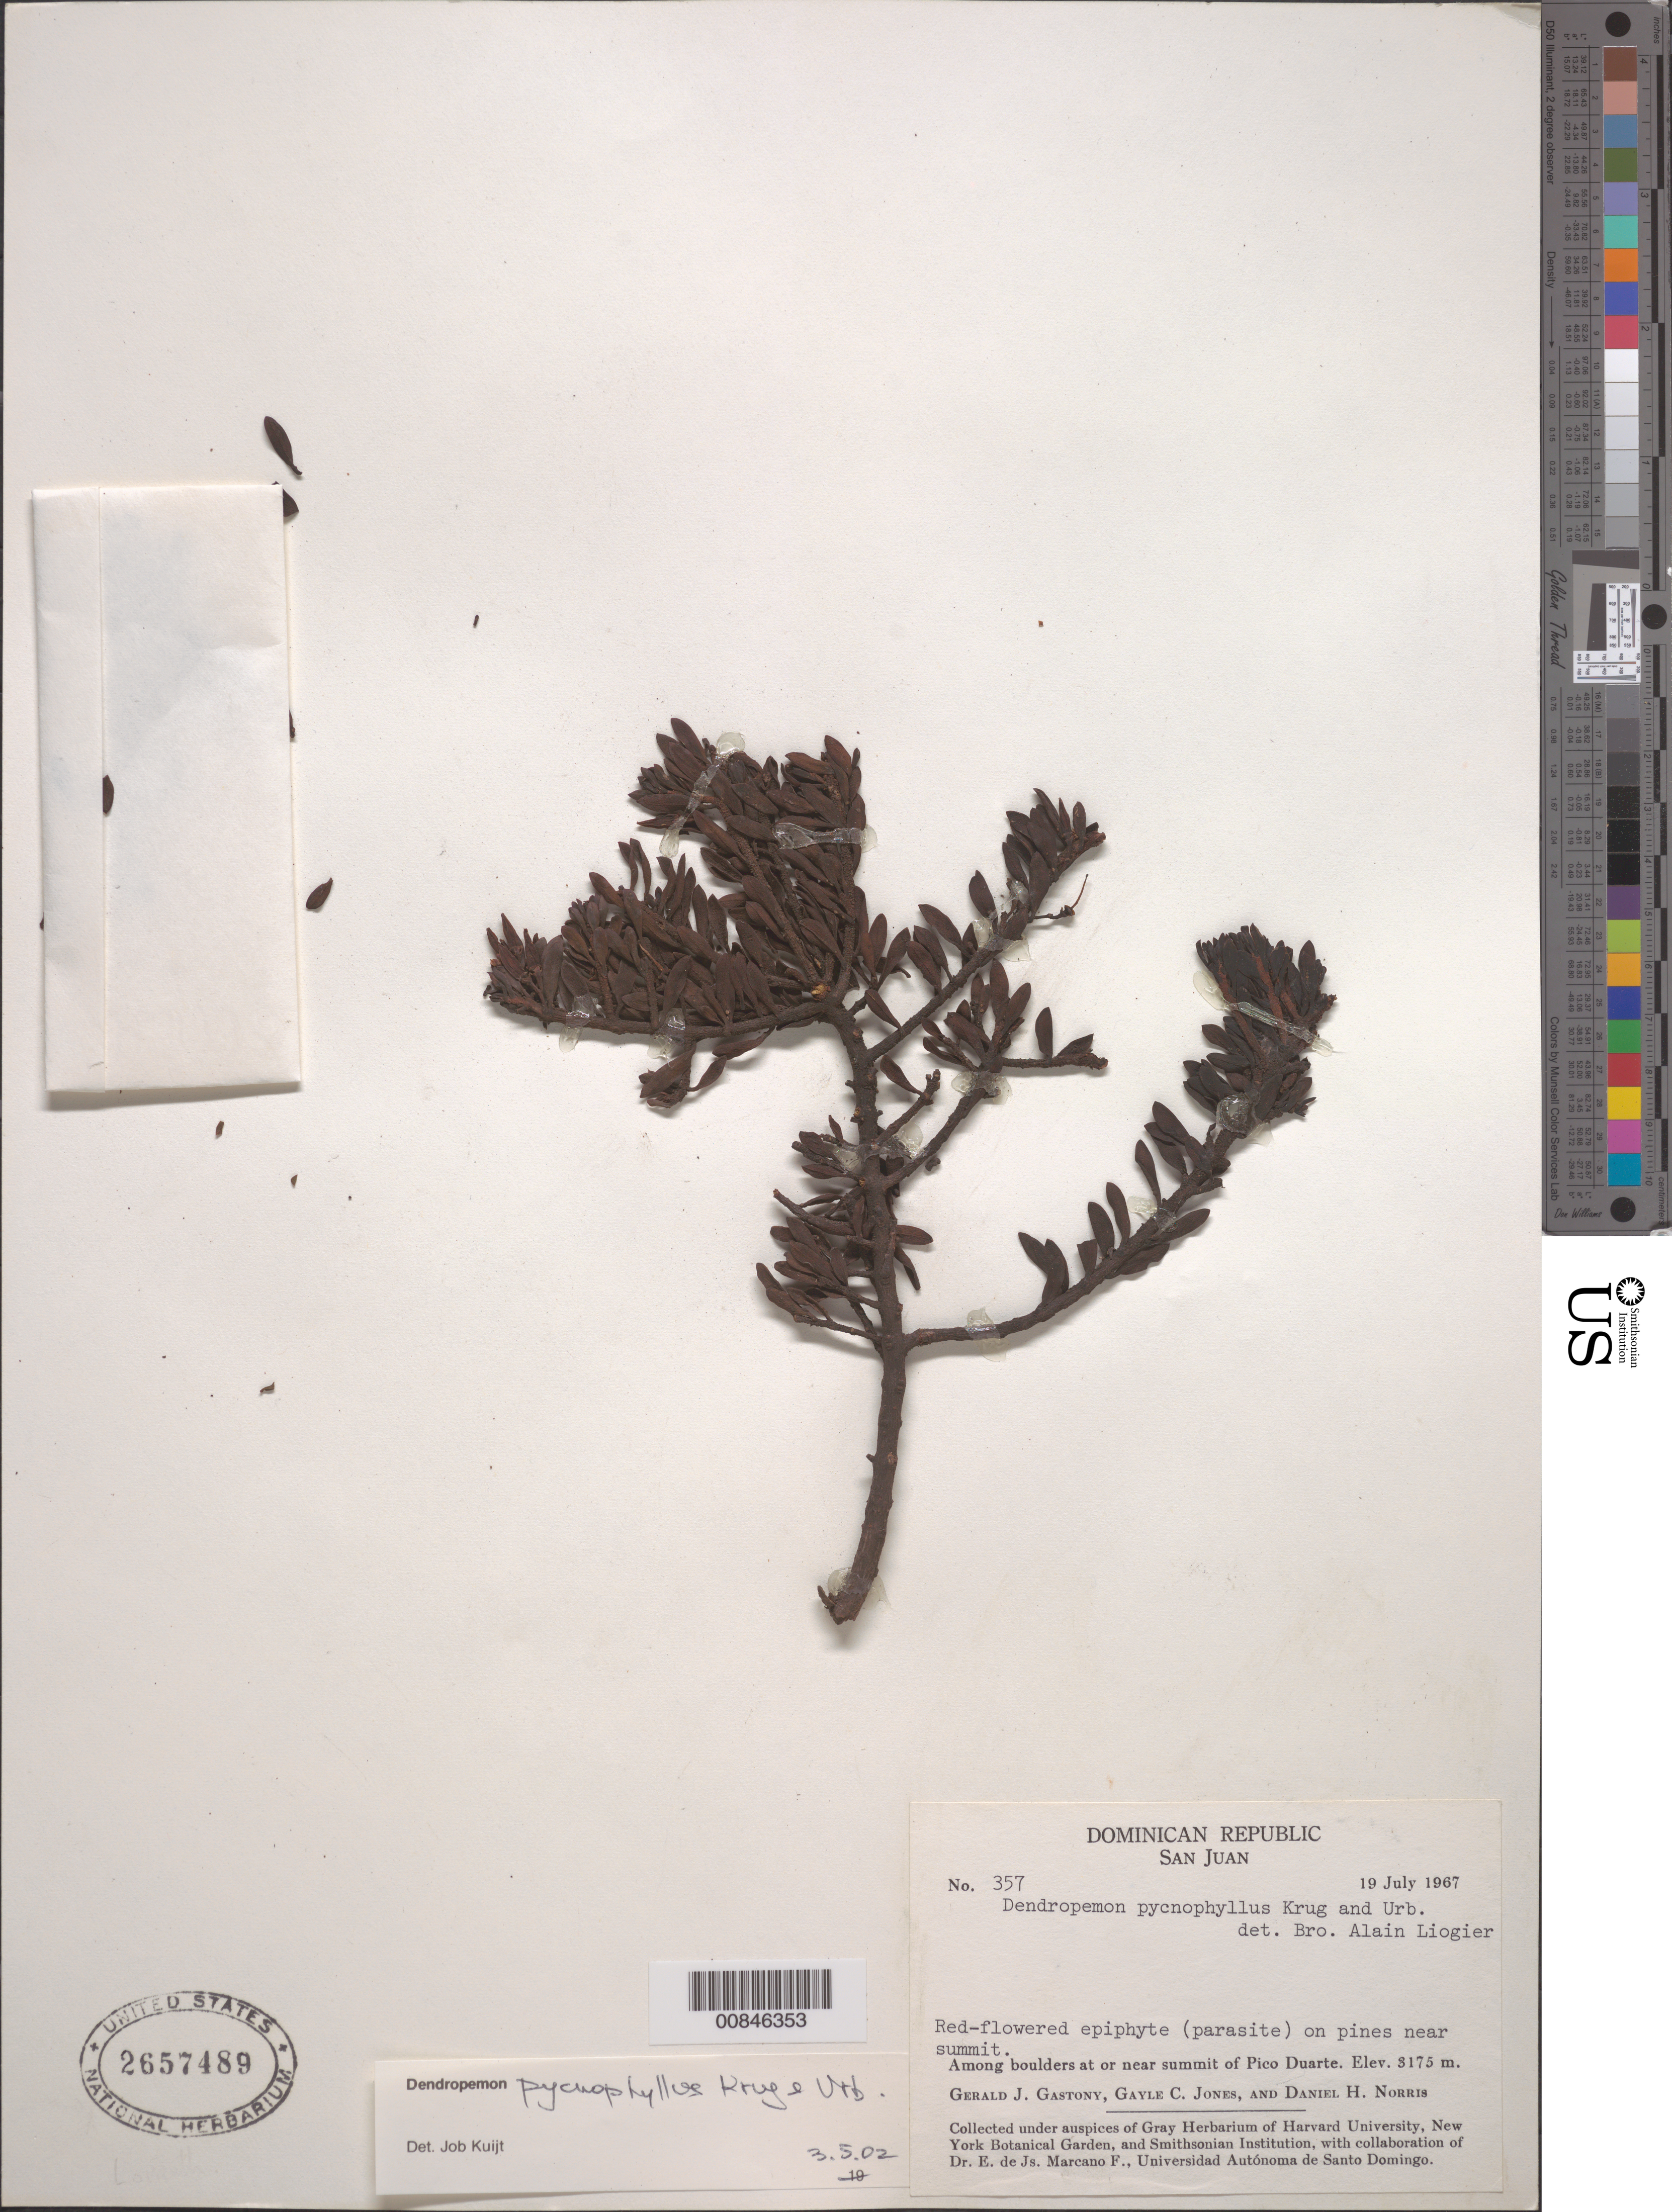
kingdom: Plantae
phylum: Tracheophyta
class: Magnoliopsida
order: Santalales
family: Loranthaceae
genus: Dendropemon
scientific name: Dendropemon pycnophyllus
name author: Krug & Urb.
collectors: G. Gastony, G. C. Jones & D. H. Norris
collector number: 357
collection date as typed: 19 Jul 1967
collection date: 1967-07-19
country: Dominican Republic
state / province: San Juan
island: Hispaniola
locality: Near summit of Pico Duarte.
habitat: On pines.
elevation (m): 3175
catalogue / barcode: US 2657489